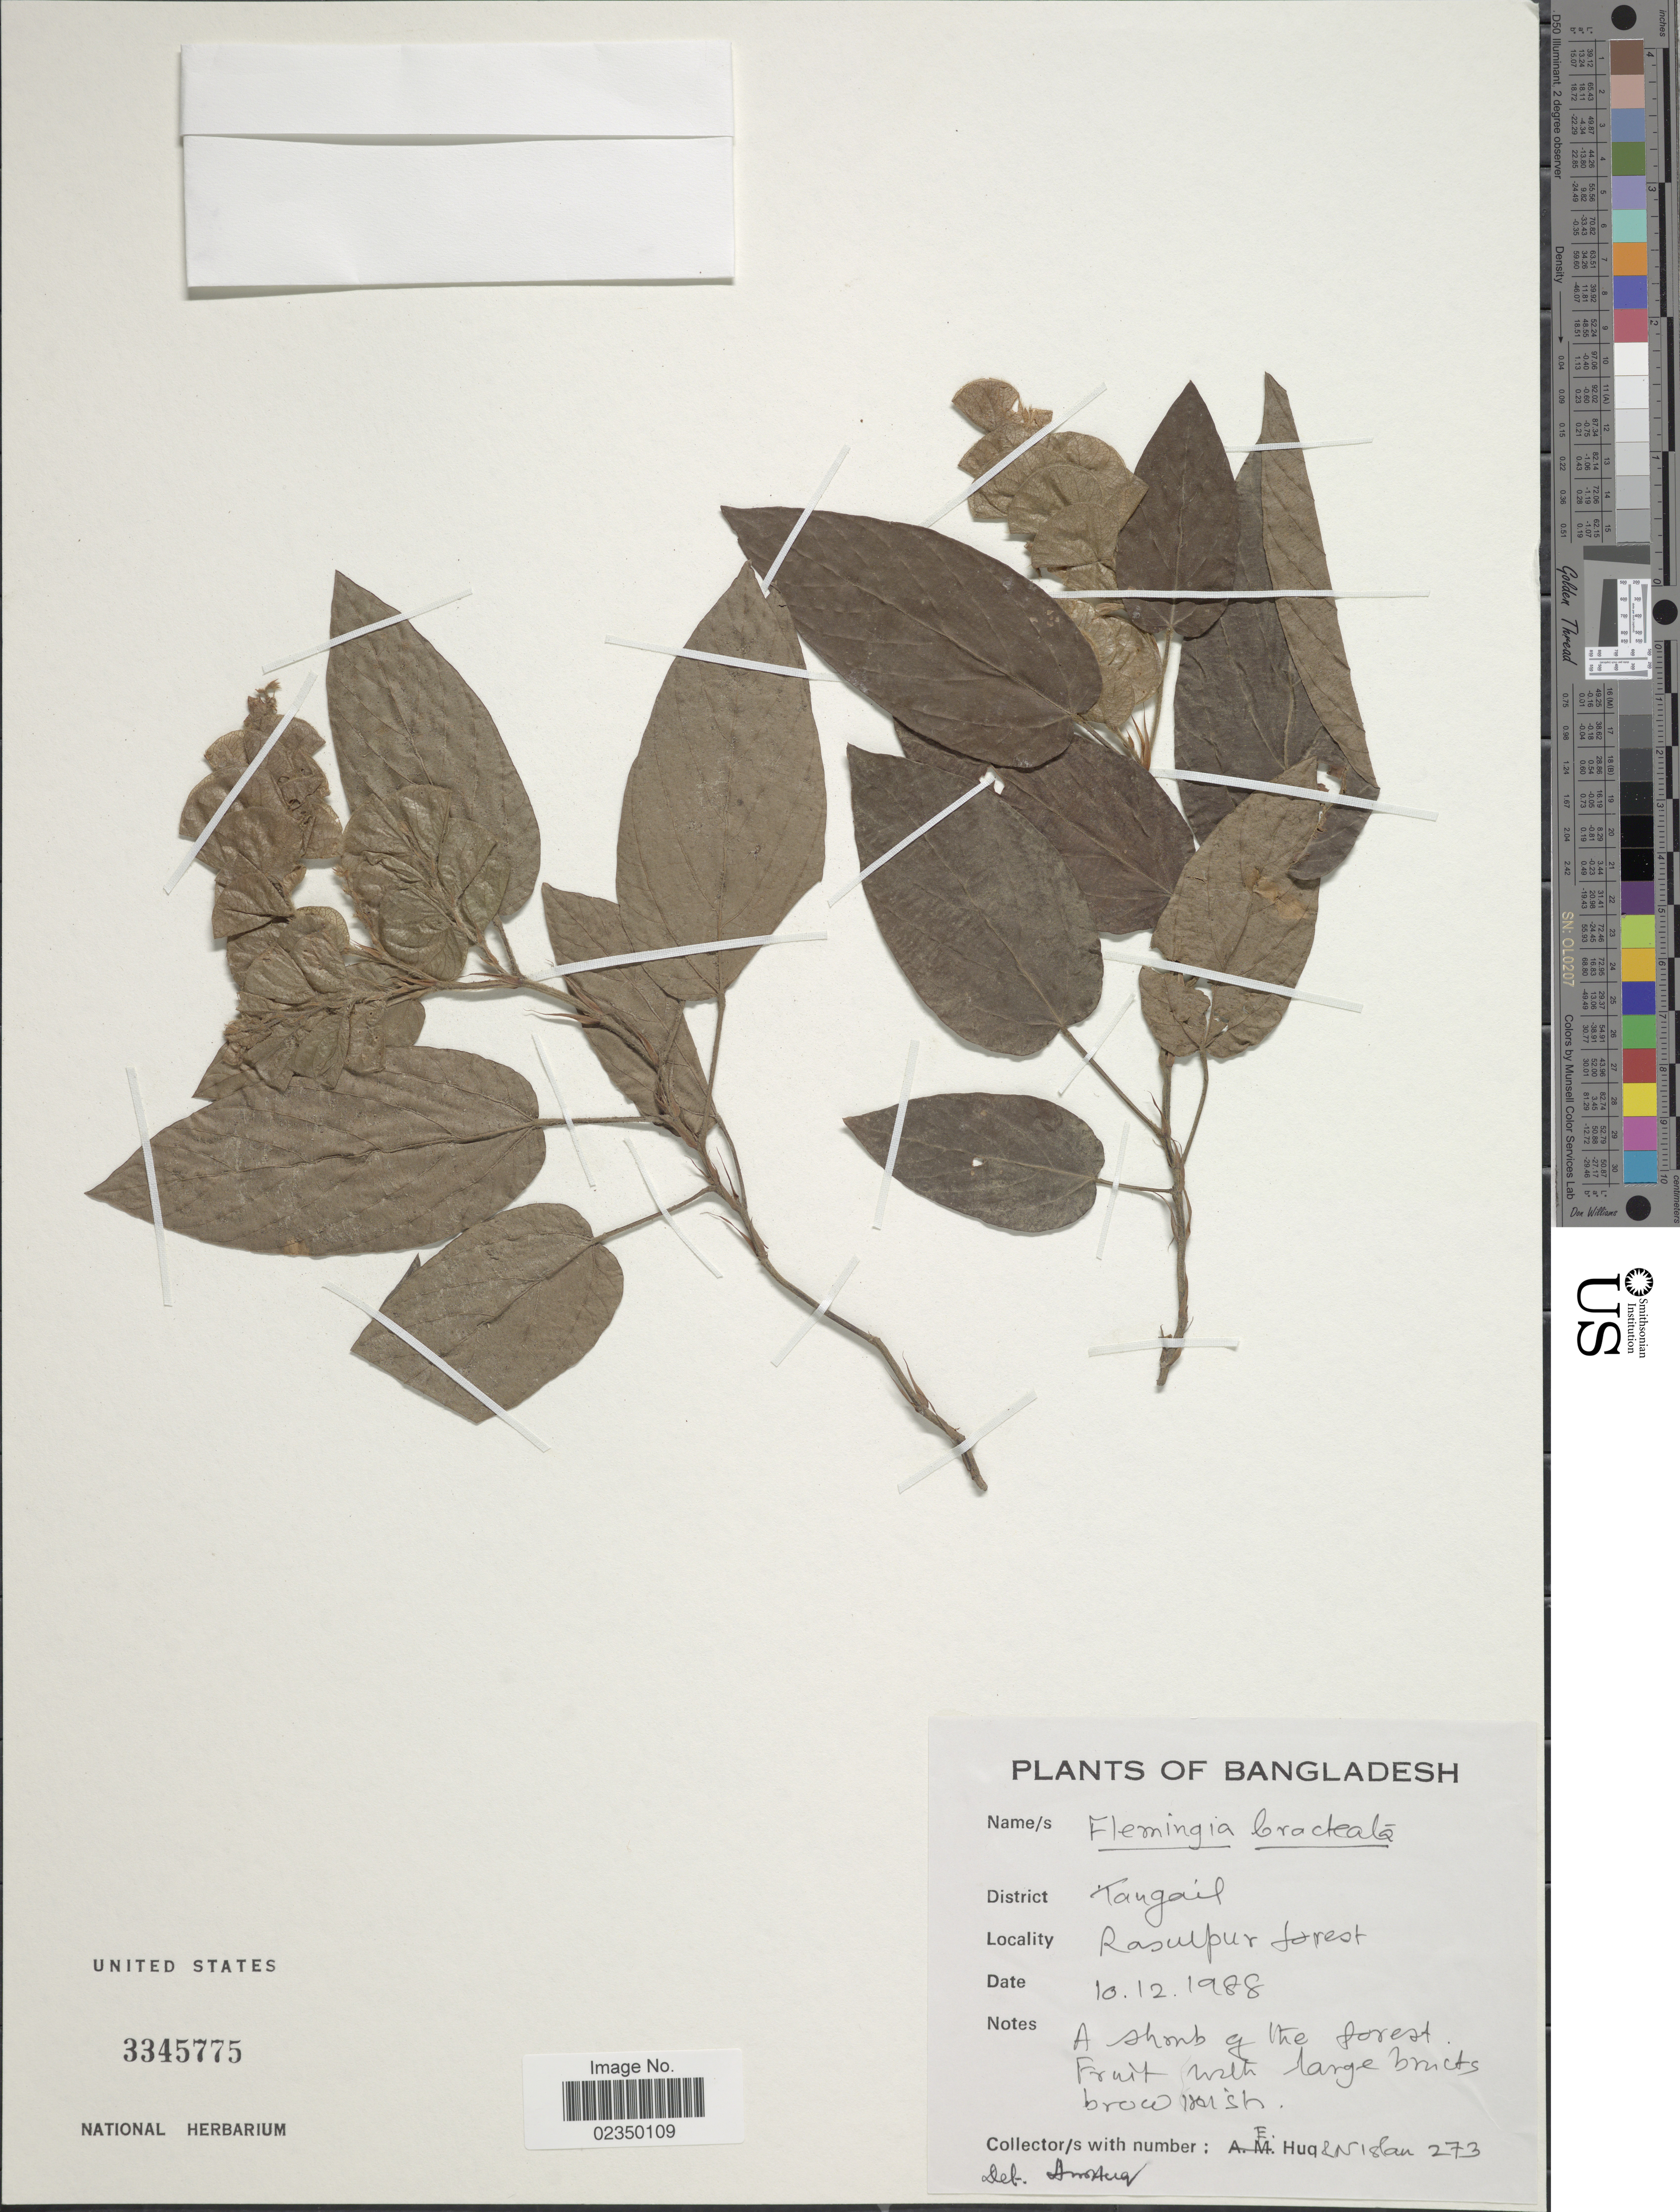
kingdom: Plantae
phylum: Tracheophyta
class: Magnoliopsida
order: Fabales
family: Fabaceae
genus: Flemingia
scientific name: Flemingia bracteata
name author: (Roxb.) Wight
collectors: E. Huq & Collector illegible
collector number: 273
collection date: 1988-12-10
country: Bangladesh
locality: Bangladesh, District Tangail, Rasulpur forest.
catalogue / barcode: US 3345775